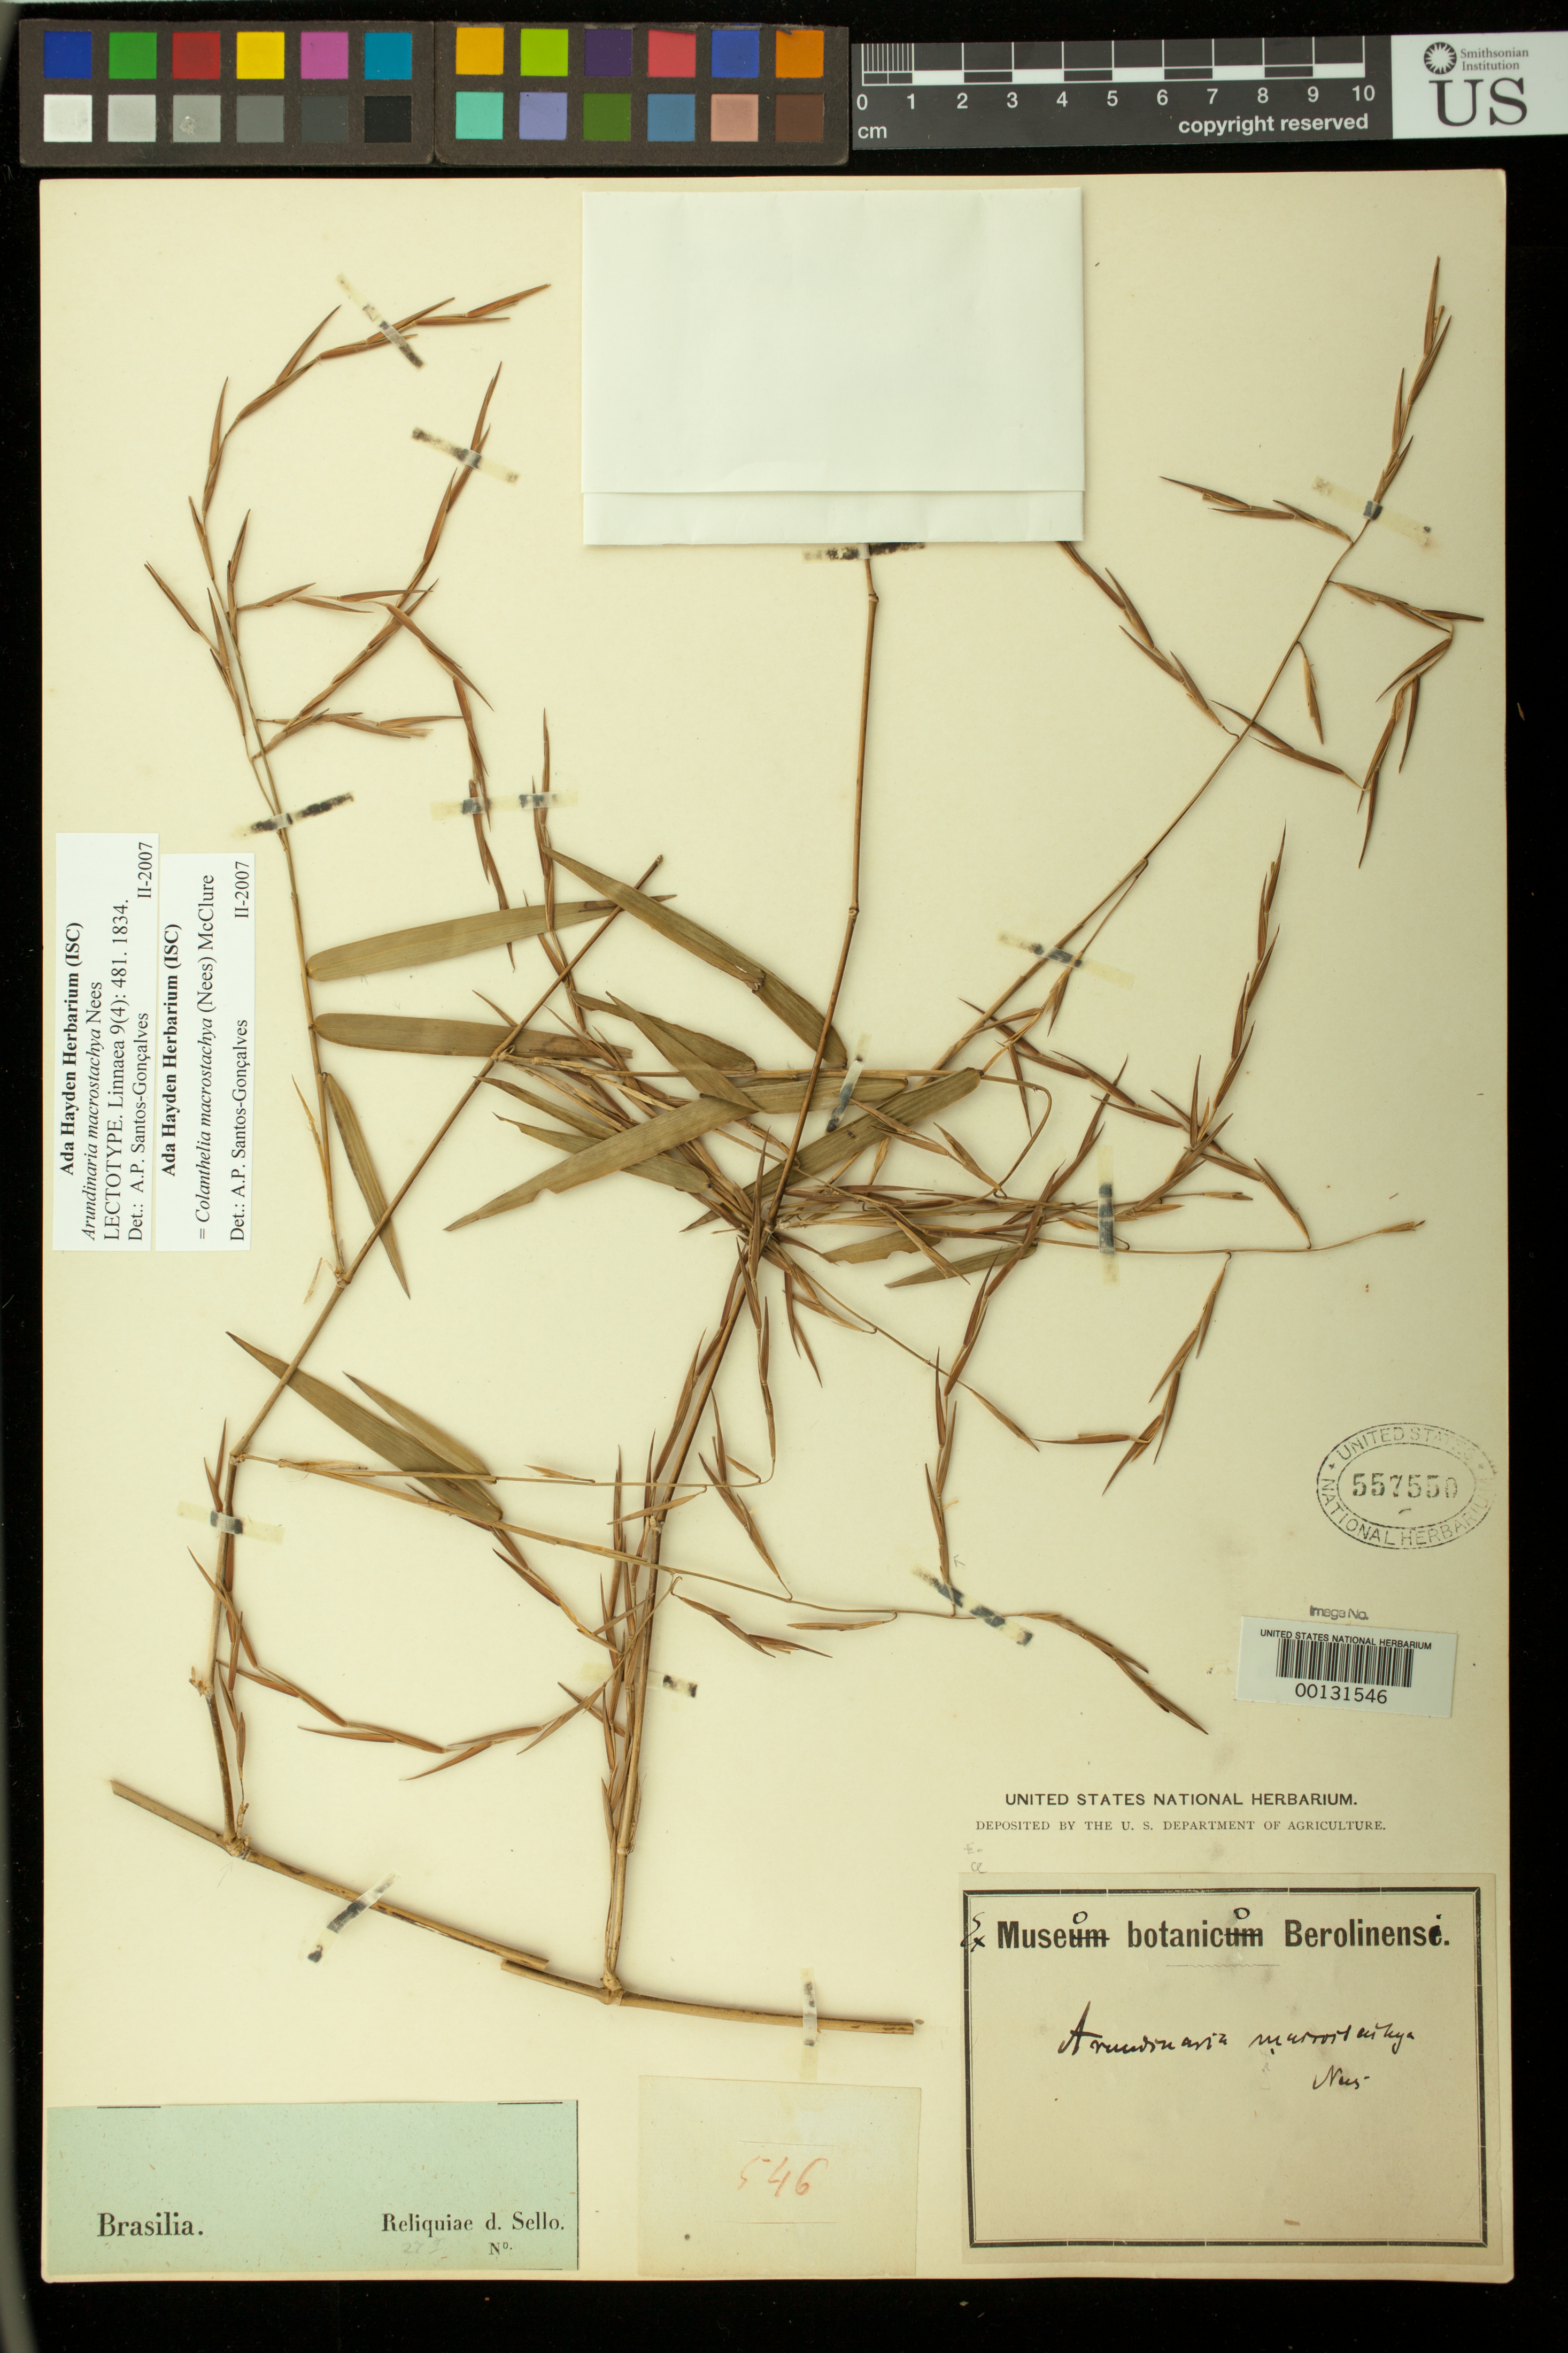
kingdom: Plantae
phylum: Tracheophyta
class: Liliopsida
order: Poales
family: Poaceae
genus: Arundinaria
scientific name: Arundinaria macrostachya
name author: Nees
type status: Type Collection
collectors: F. Sellow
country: Brazil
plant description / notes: Specimen annotated (2007) as lectotype by A.P. Santos-Gonçalves.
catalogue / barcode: US 557550